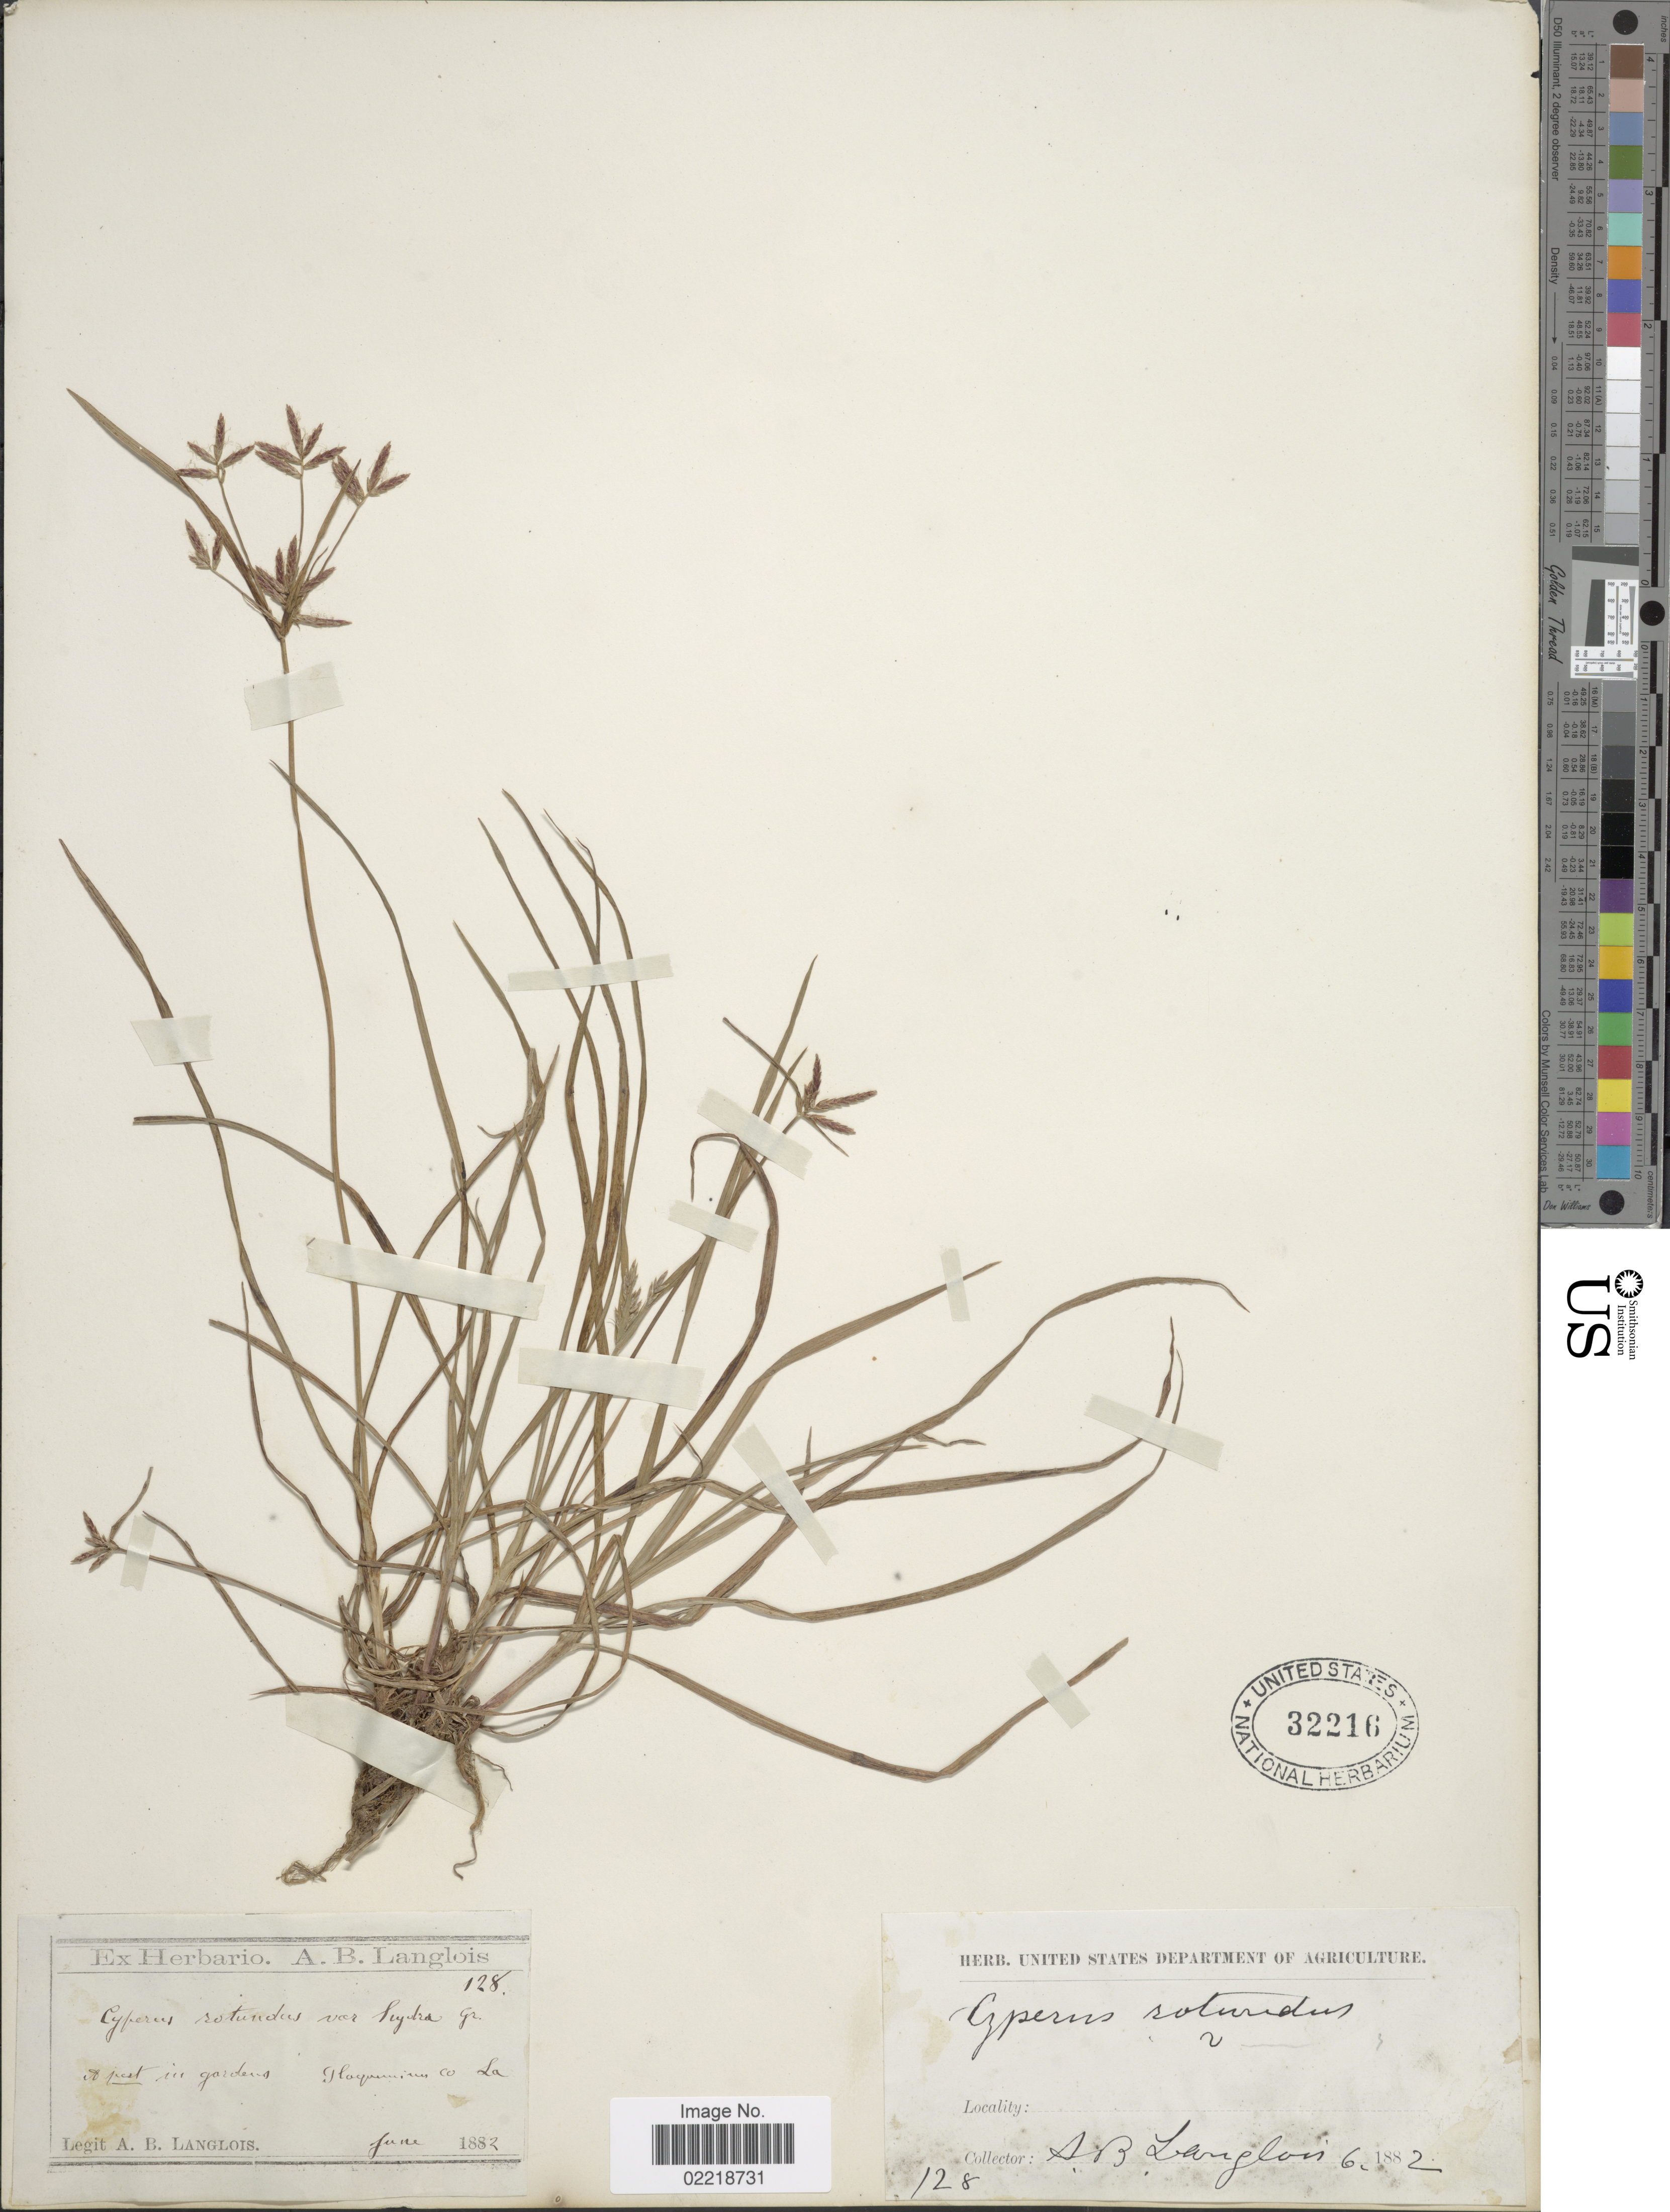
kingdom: Plantae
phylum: Tracheophyta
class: Liliopsida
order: Poales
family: Cyperaceae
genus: Cyperus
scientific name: Cyperus rotundus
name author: L.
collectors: A. Langlois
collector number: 128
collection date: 1882-06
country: United States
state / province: Louisiana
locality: In gardens Plaquemines Co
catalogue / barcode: US 32216